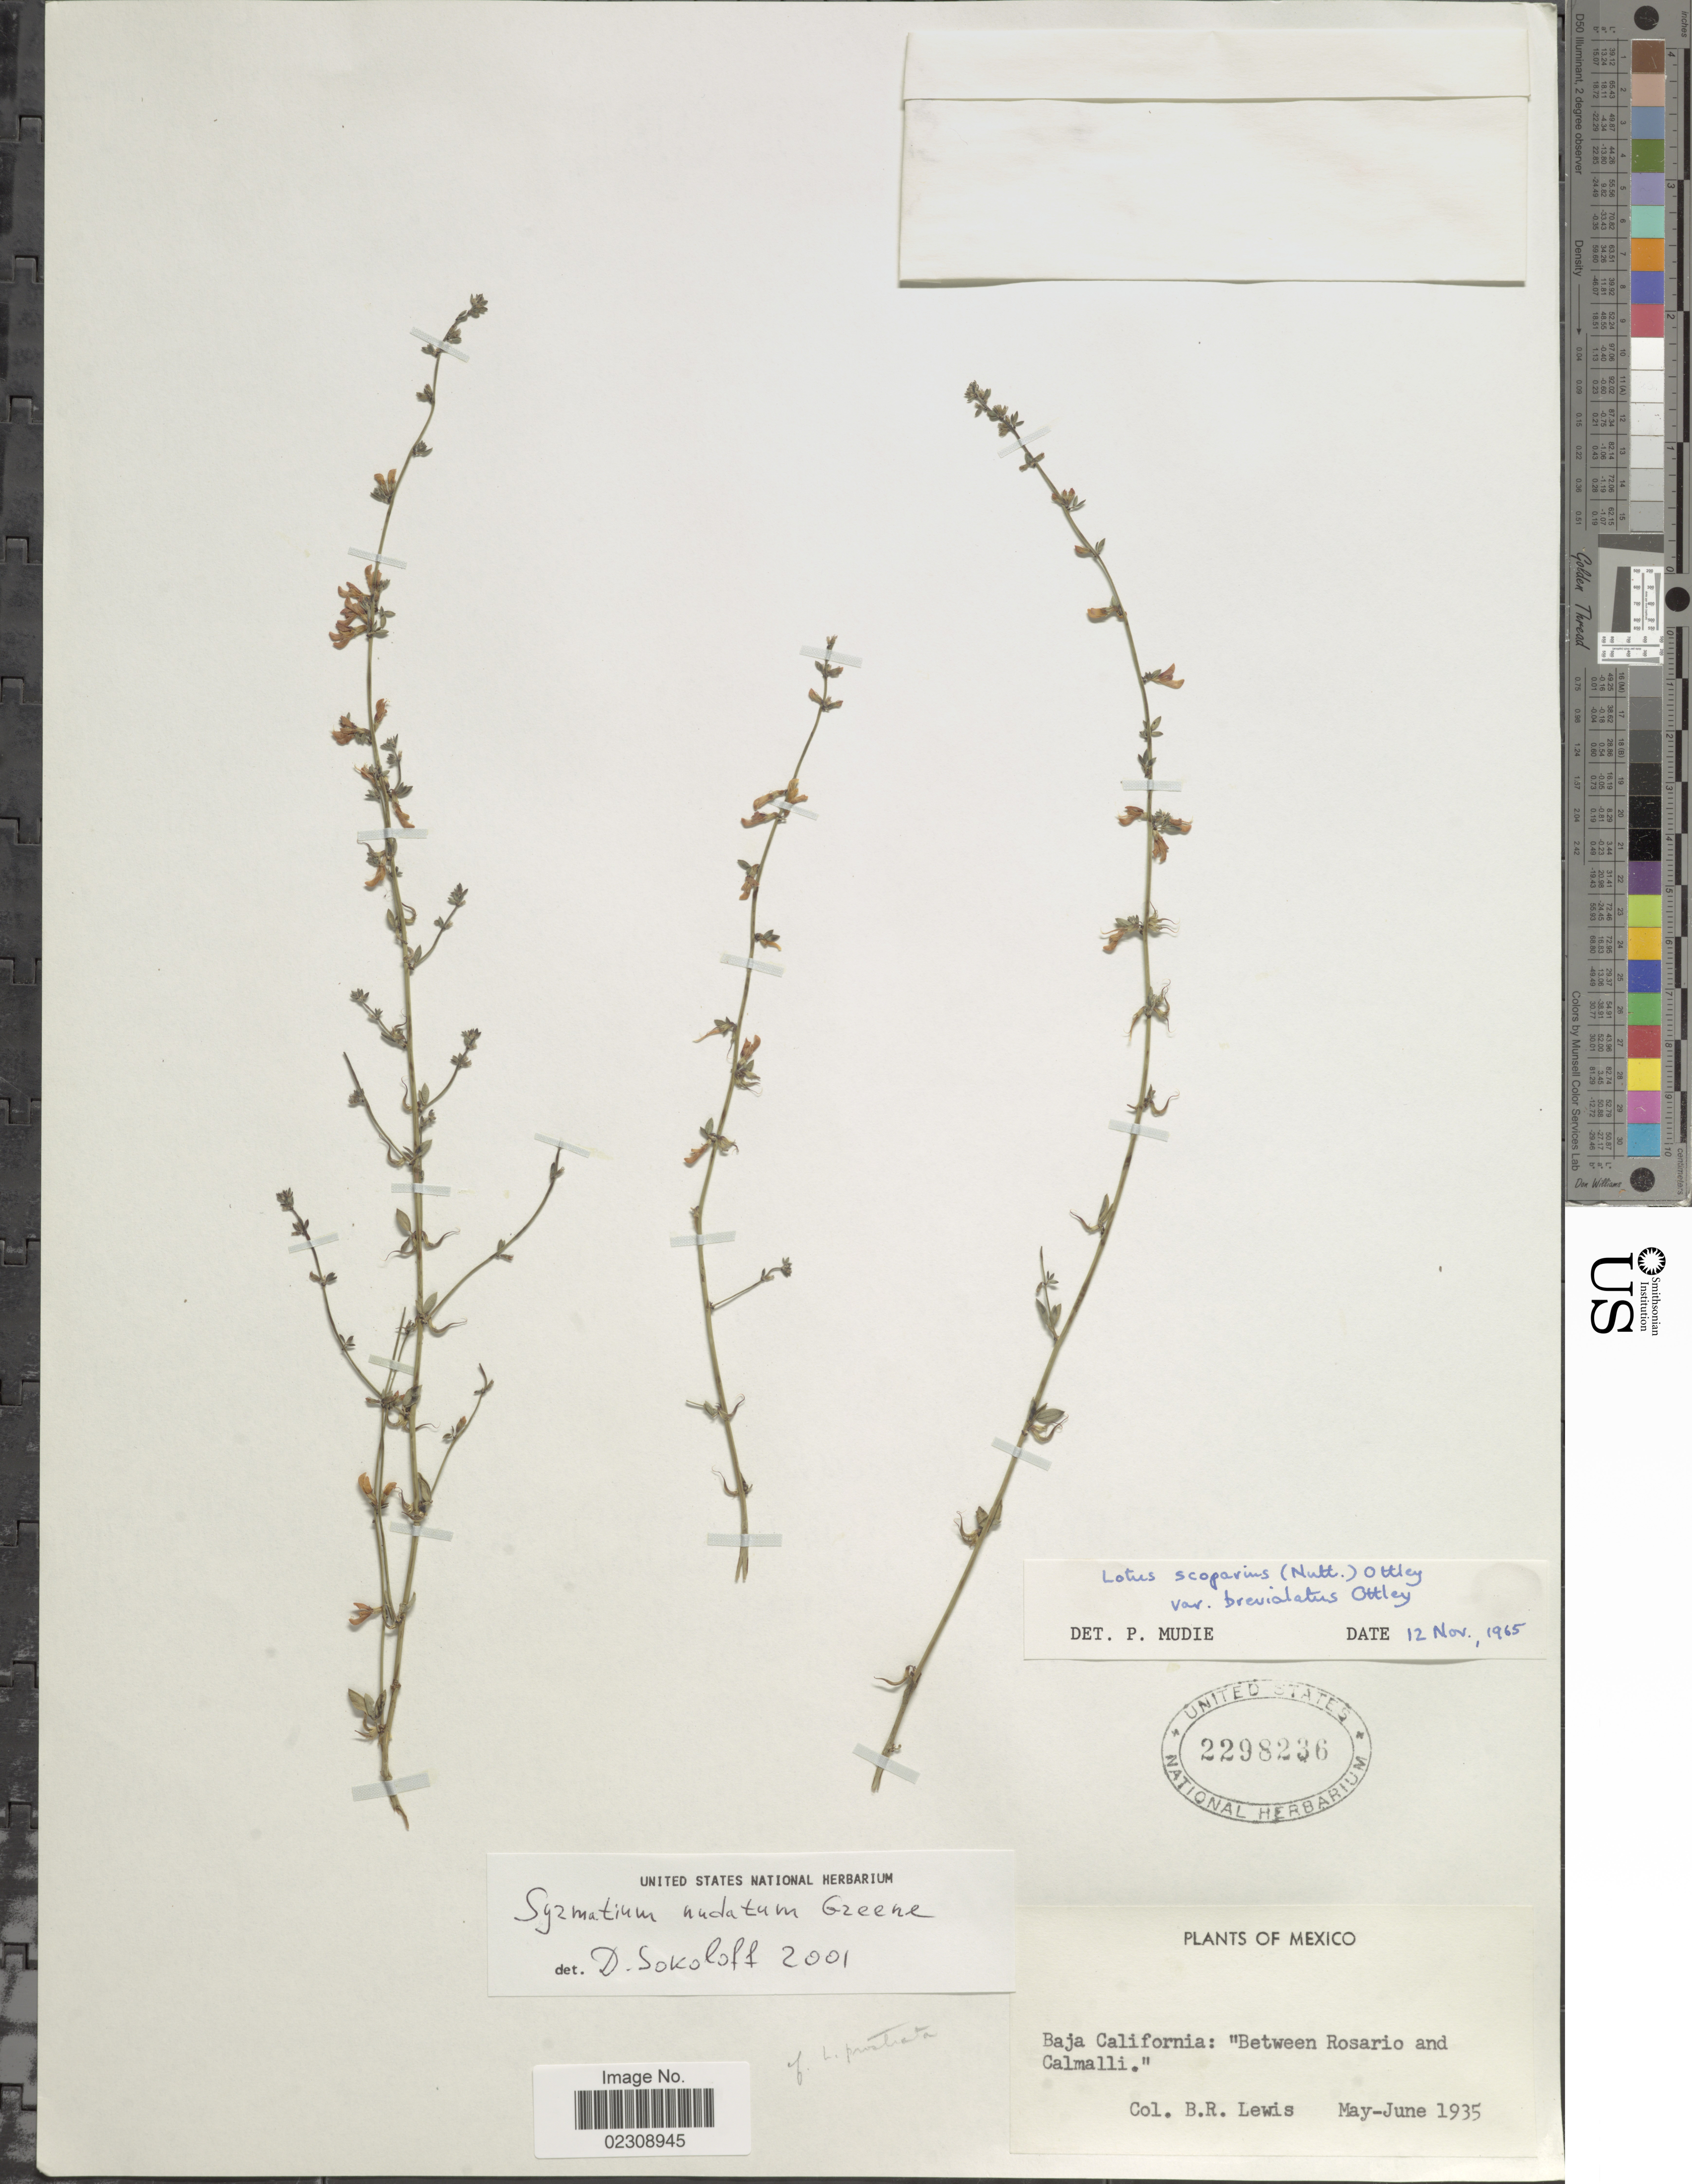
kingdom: Plantae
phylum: Tracheophyta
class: Magnoliopsida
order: Fabales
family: Fabaceae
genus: Syrmatium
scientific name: Syrmatium nudatum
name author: Greene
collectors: B. R. Lewis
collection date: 1935-05/1935-06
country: Mexico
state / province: Baja California Norte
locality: Between Rosario and Calmalli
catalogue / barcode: US 2298236